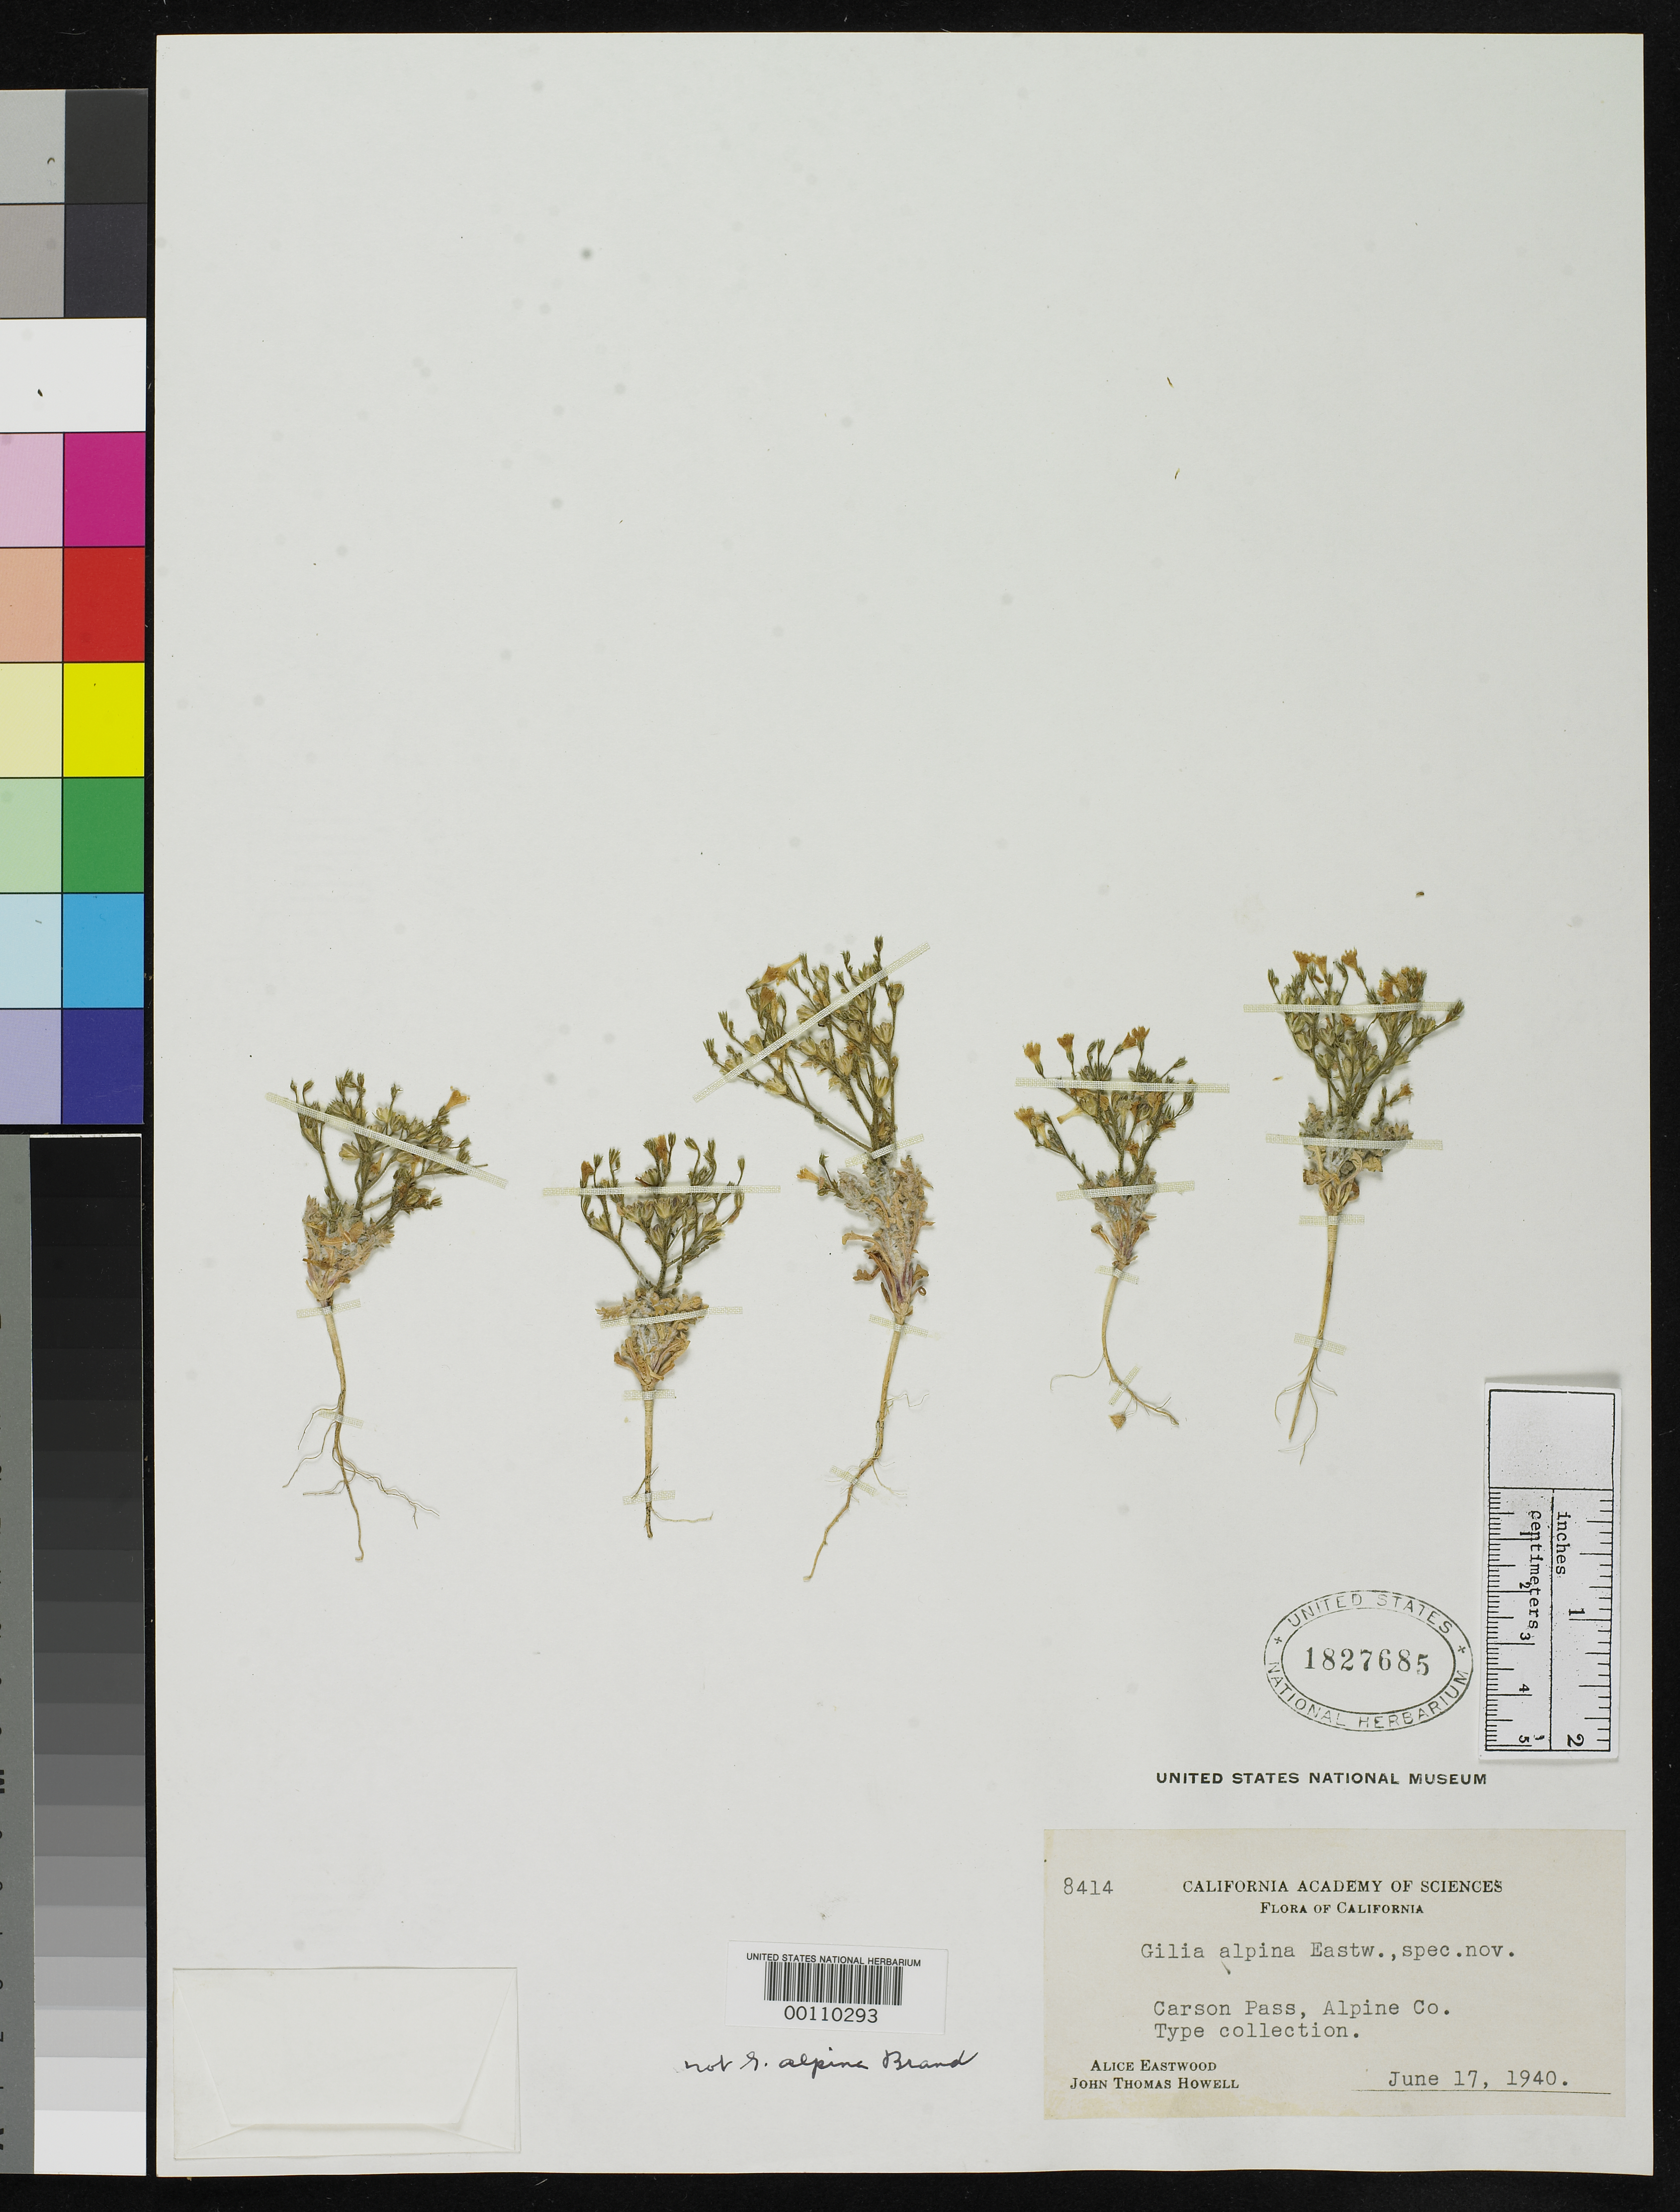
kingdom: Plantae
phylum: Tracheophyta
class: Magnoliopsida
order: Ericales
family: Polemoniaceae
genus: Gilia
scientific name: Gilia alpina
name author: Eastw.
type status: Isotype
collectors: A. Eastwood & J. T. Howell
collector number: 8414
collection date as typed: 17 Jun 1940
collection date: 1940-06-17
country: United States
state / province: California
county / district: Alpine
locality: Carson Pass.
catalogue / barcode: US 1827685